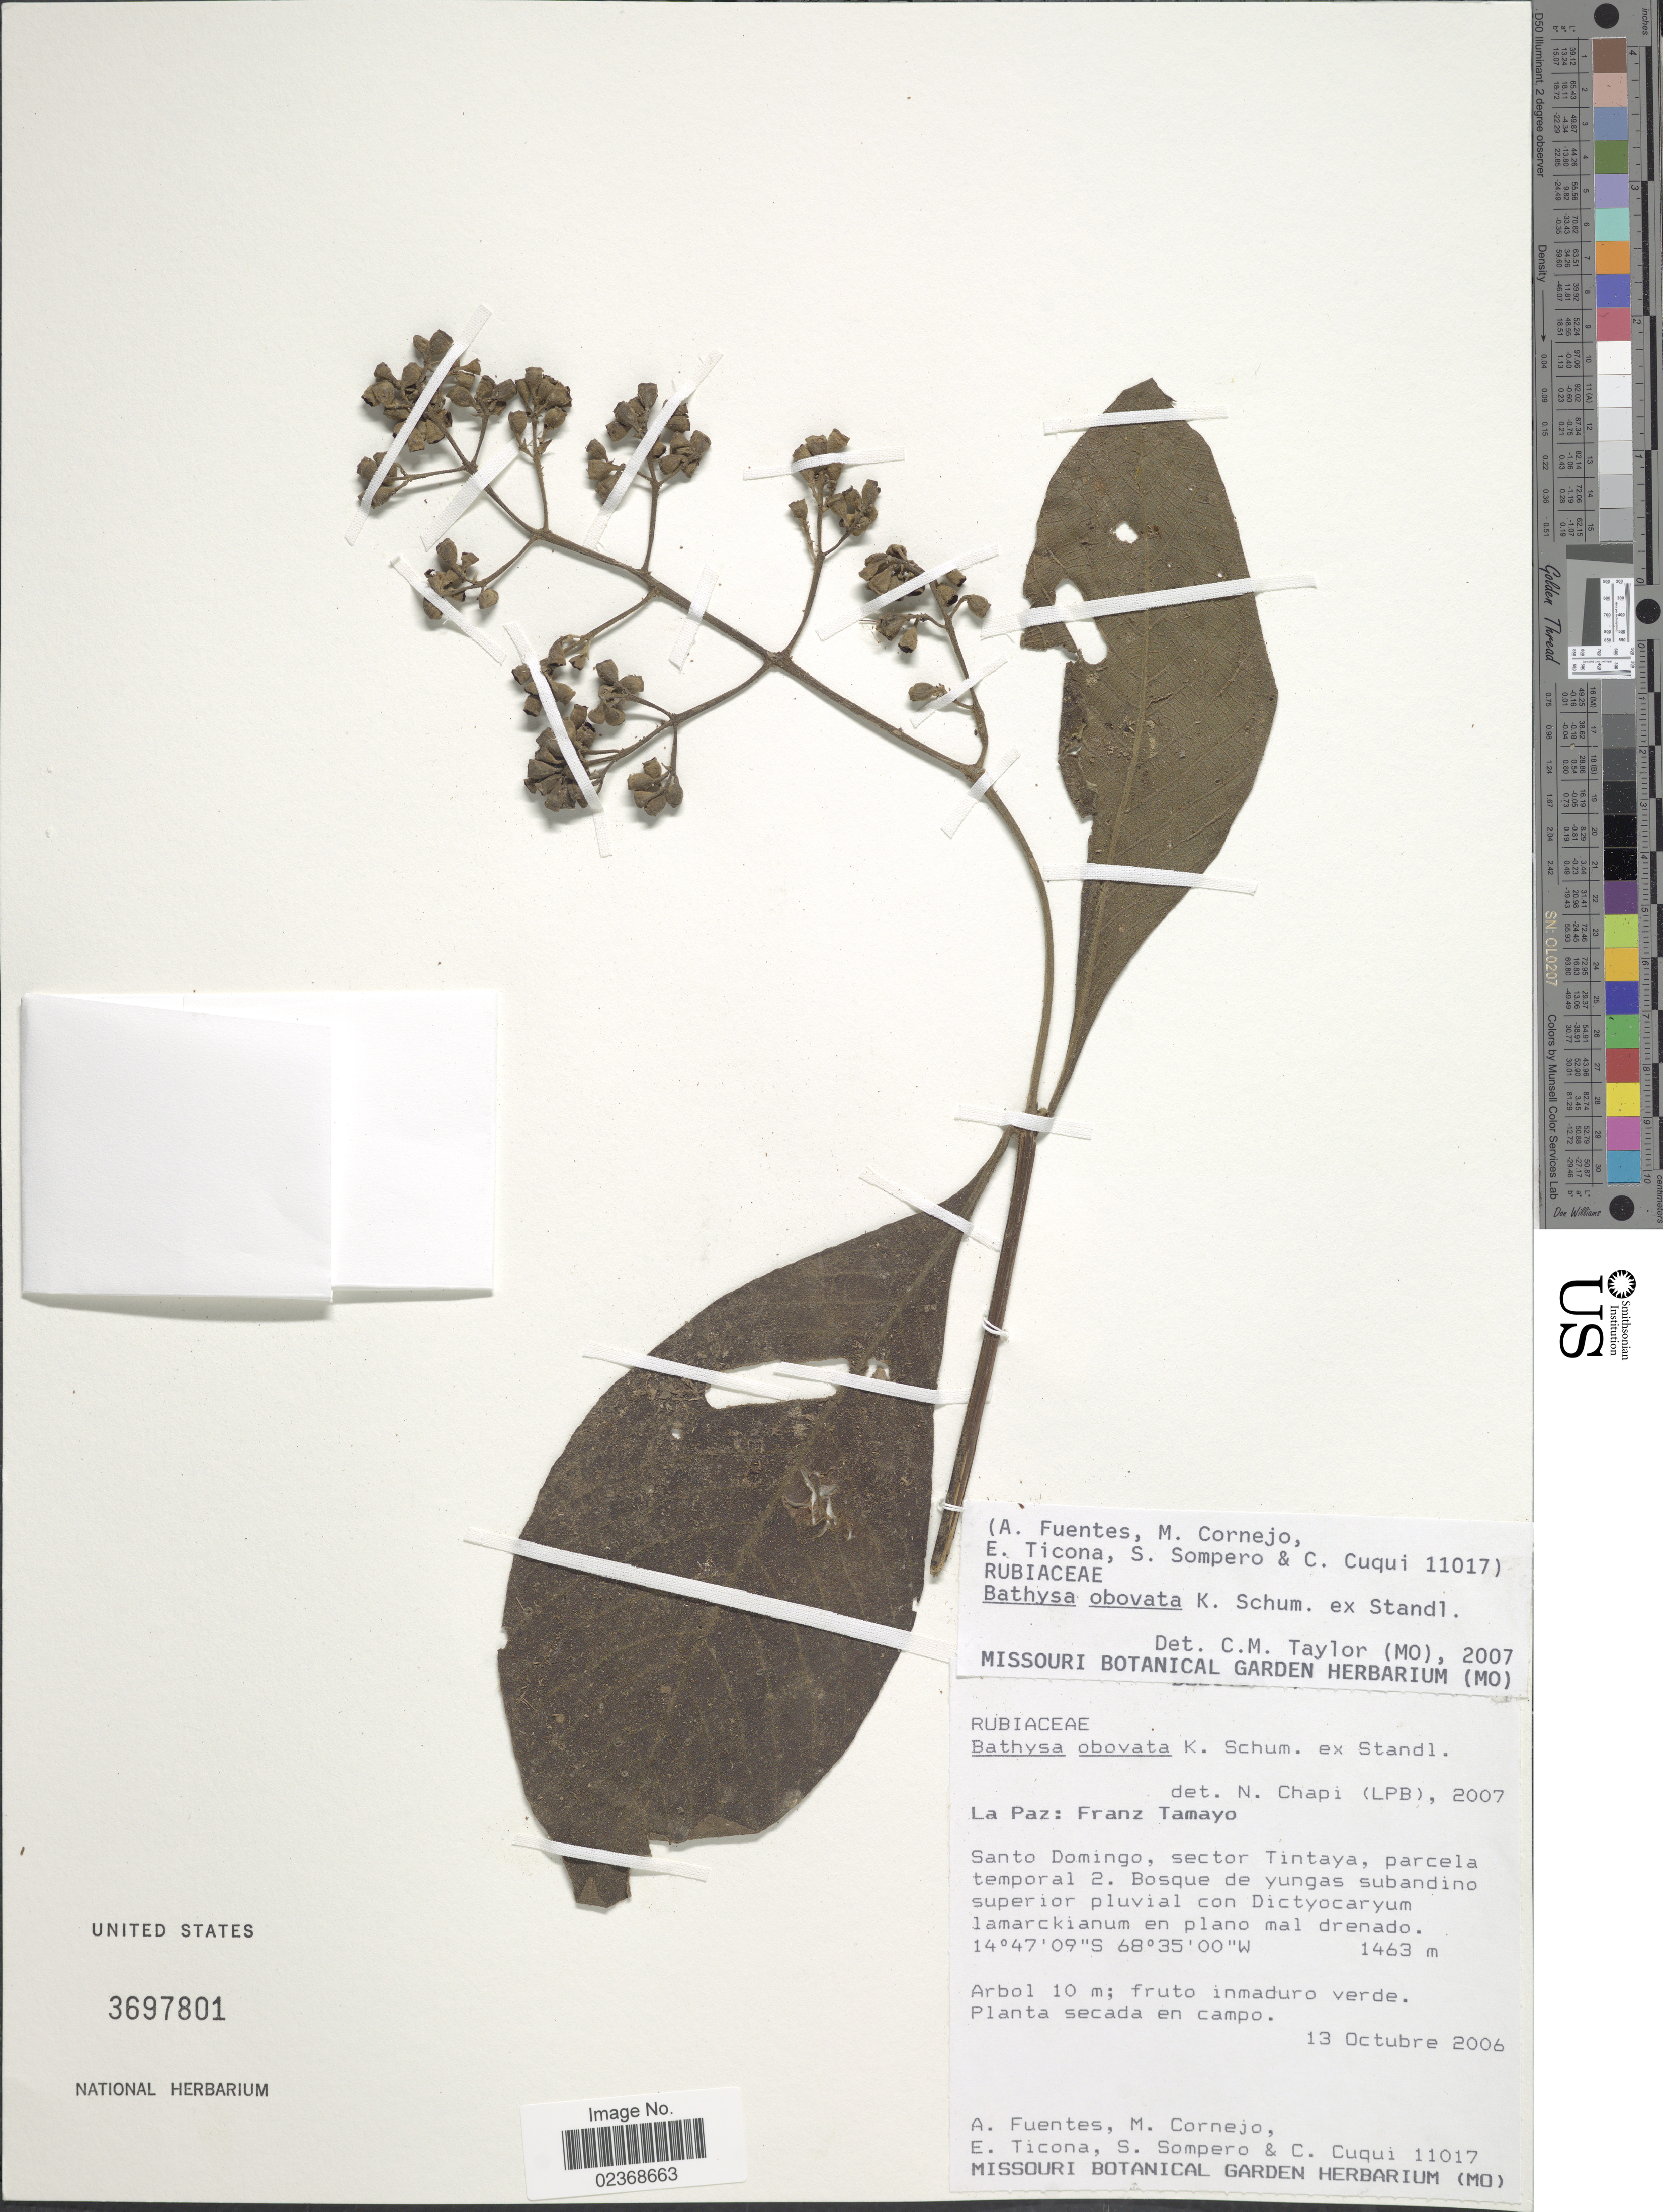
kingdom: Plantae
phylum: Tracheophyta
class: Magnoliopsida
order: Gentianales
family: Rubiaceae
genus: Schizocalyx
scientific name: Schizocalyx obovatus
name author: (K. Schum. ex Standl.) Kainul. & B. Bremer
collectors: A. Fuentes, M. Cornejo, E. Ticona, S. Sompero & C. Cuqui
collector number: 11017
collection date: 2006-10-13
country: Bolivia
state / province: La Paz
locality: Franz Tamayo, Santo Domingo, sector Tintaya, parcela temporal 2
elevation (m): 1463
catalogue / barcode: US 3697801